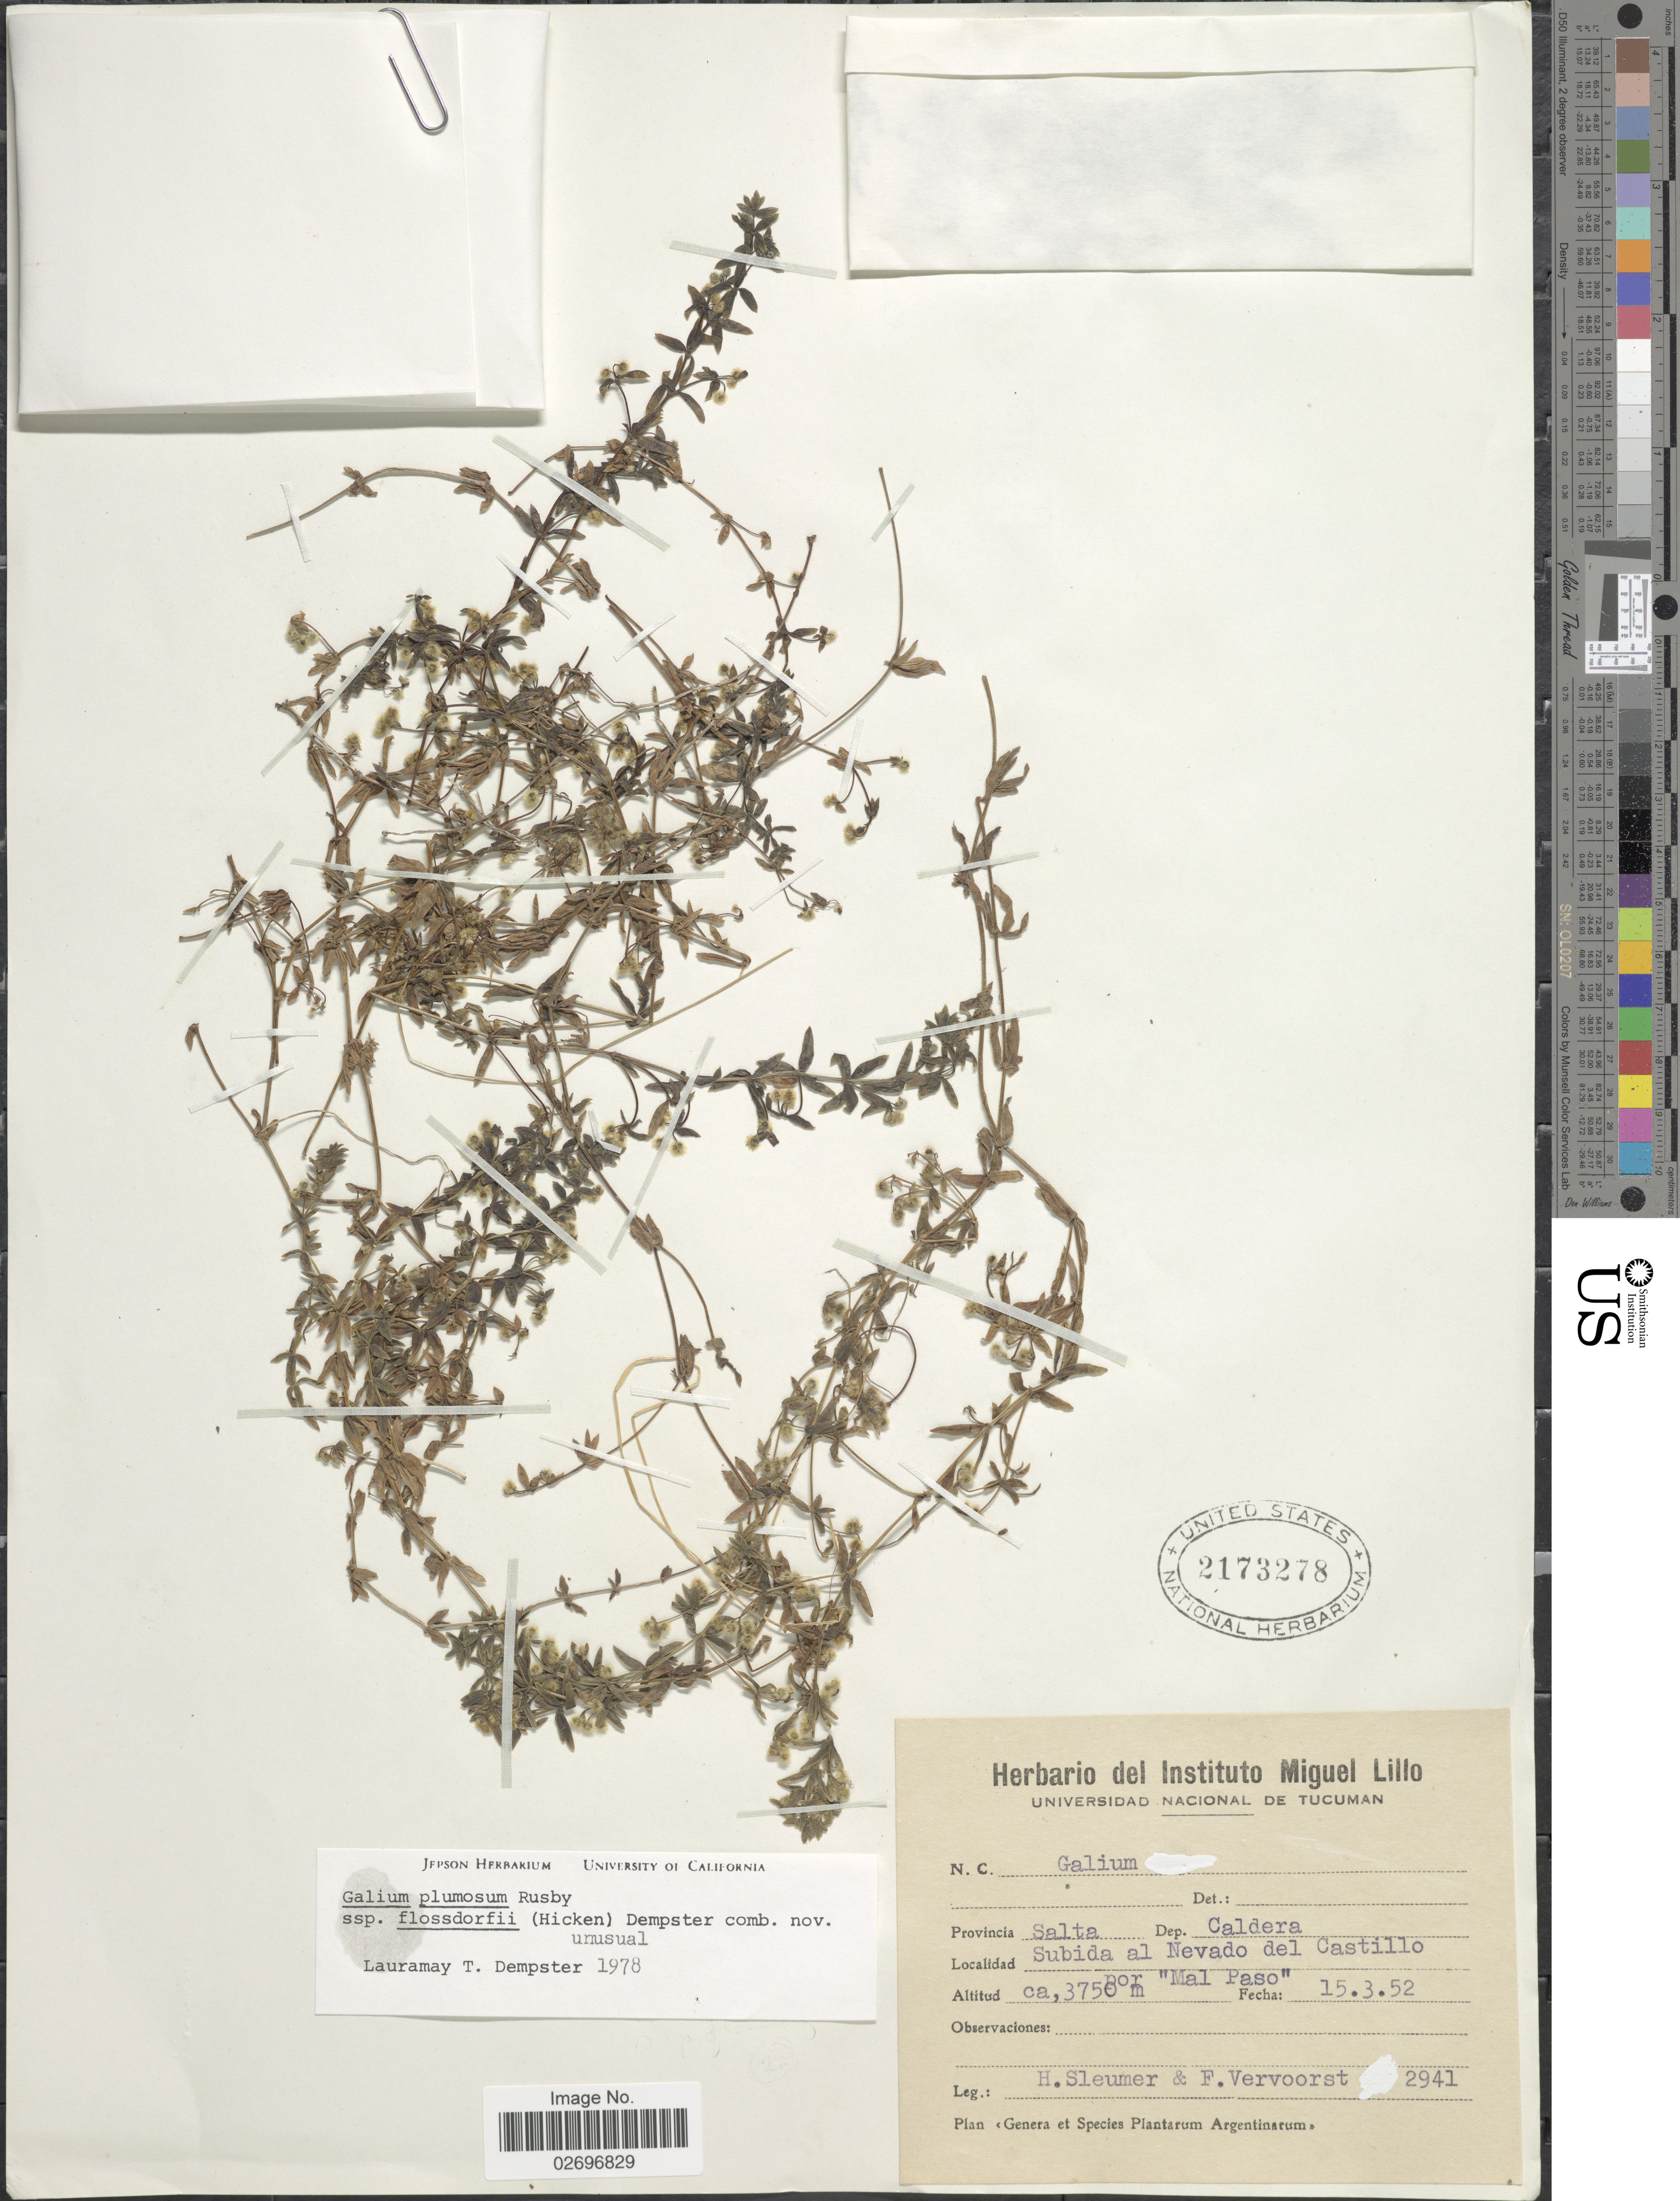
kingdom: Plantae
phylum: Tracheophyta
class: Magnoliopsida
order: Gentianales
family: Rubiaceae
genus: Galium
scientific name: Galium plumosum subsp. flossdorfii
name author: (Hicken) Dempster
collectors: H. O. Sleumer & F. Vervoorst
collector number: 2941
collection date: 1952-03-15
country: Argentina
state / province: Salta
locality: Dep. Caldera, Subida al Nevado del Castillo por 'Mal Paso'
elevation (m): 3750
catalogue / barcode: US 2173278